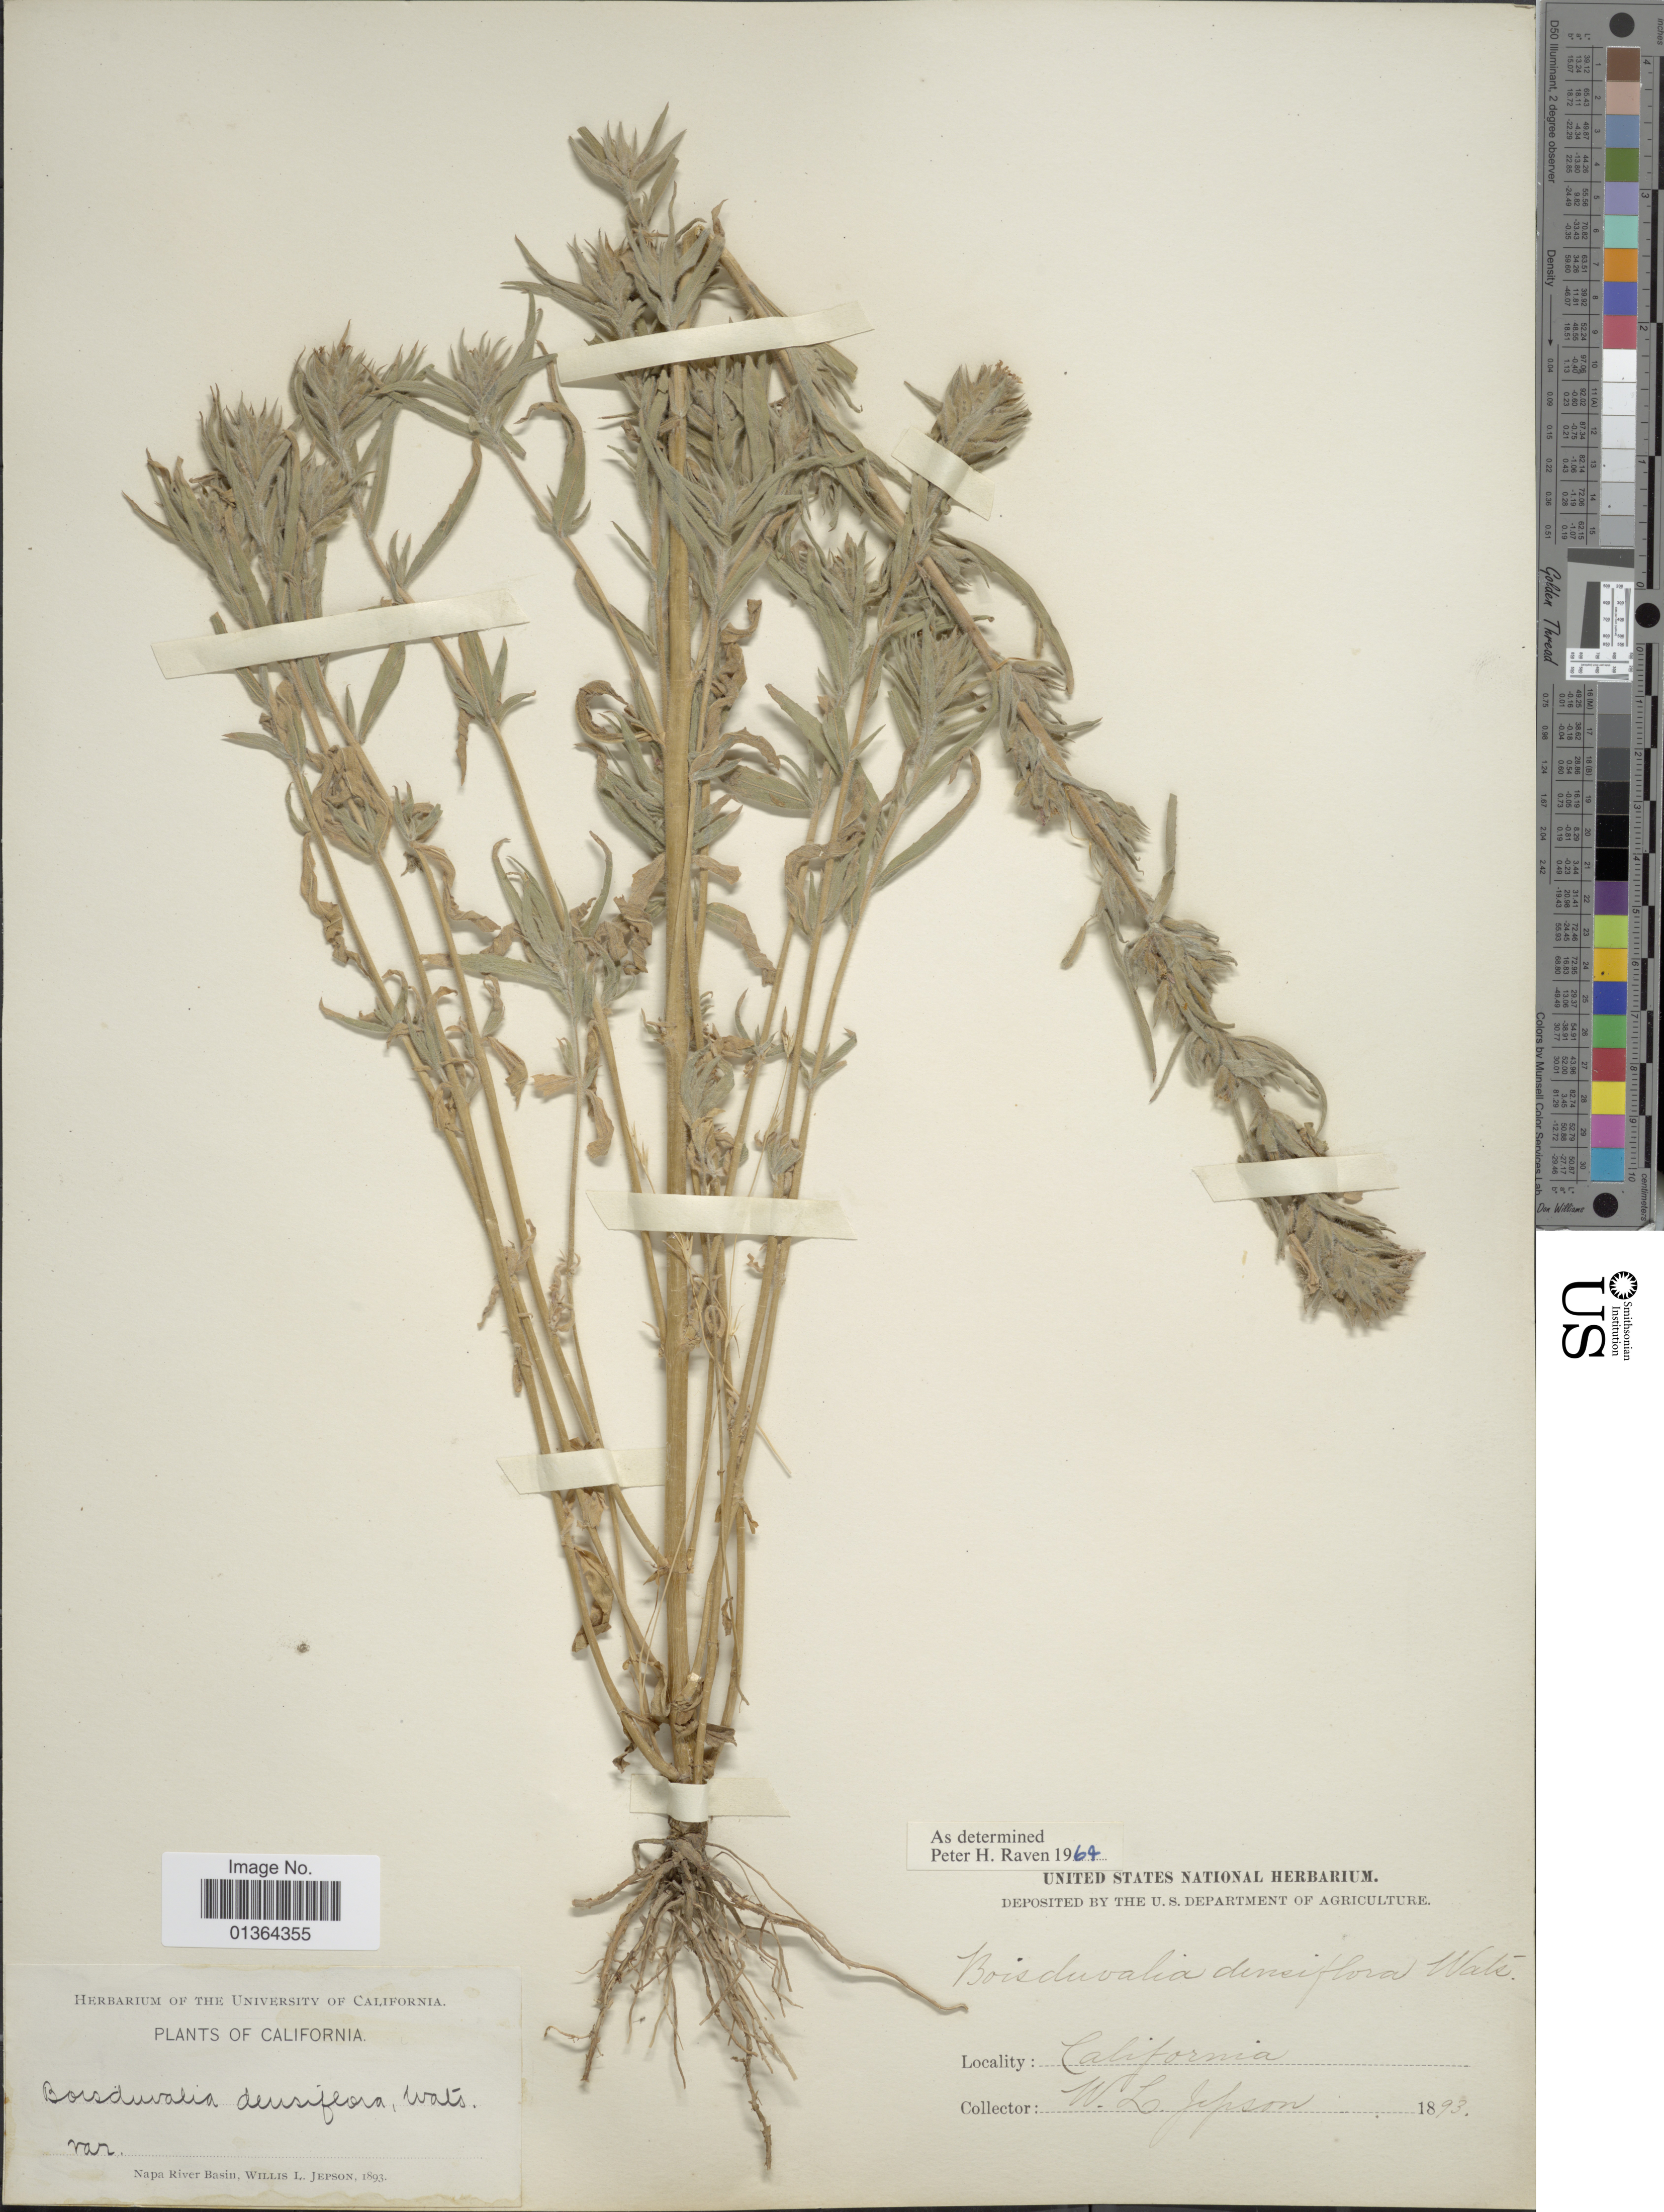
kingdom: Plantae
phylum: Tracheophyta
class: Magnoliopsida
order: Myrtales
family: Onagraceae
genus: Epilobium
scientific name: Epilobium densiflorum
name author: (Lindl.) Hoch & P.H. Raven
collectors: W. L. Jepson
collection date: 1893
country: United States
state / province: California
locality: Napa River Basin